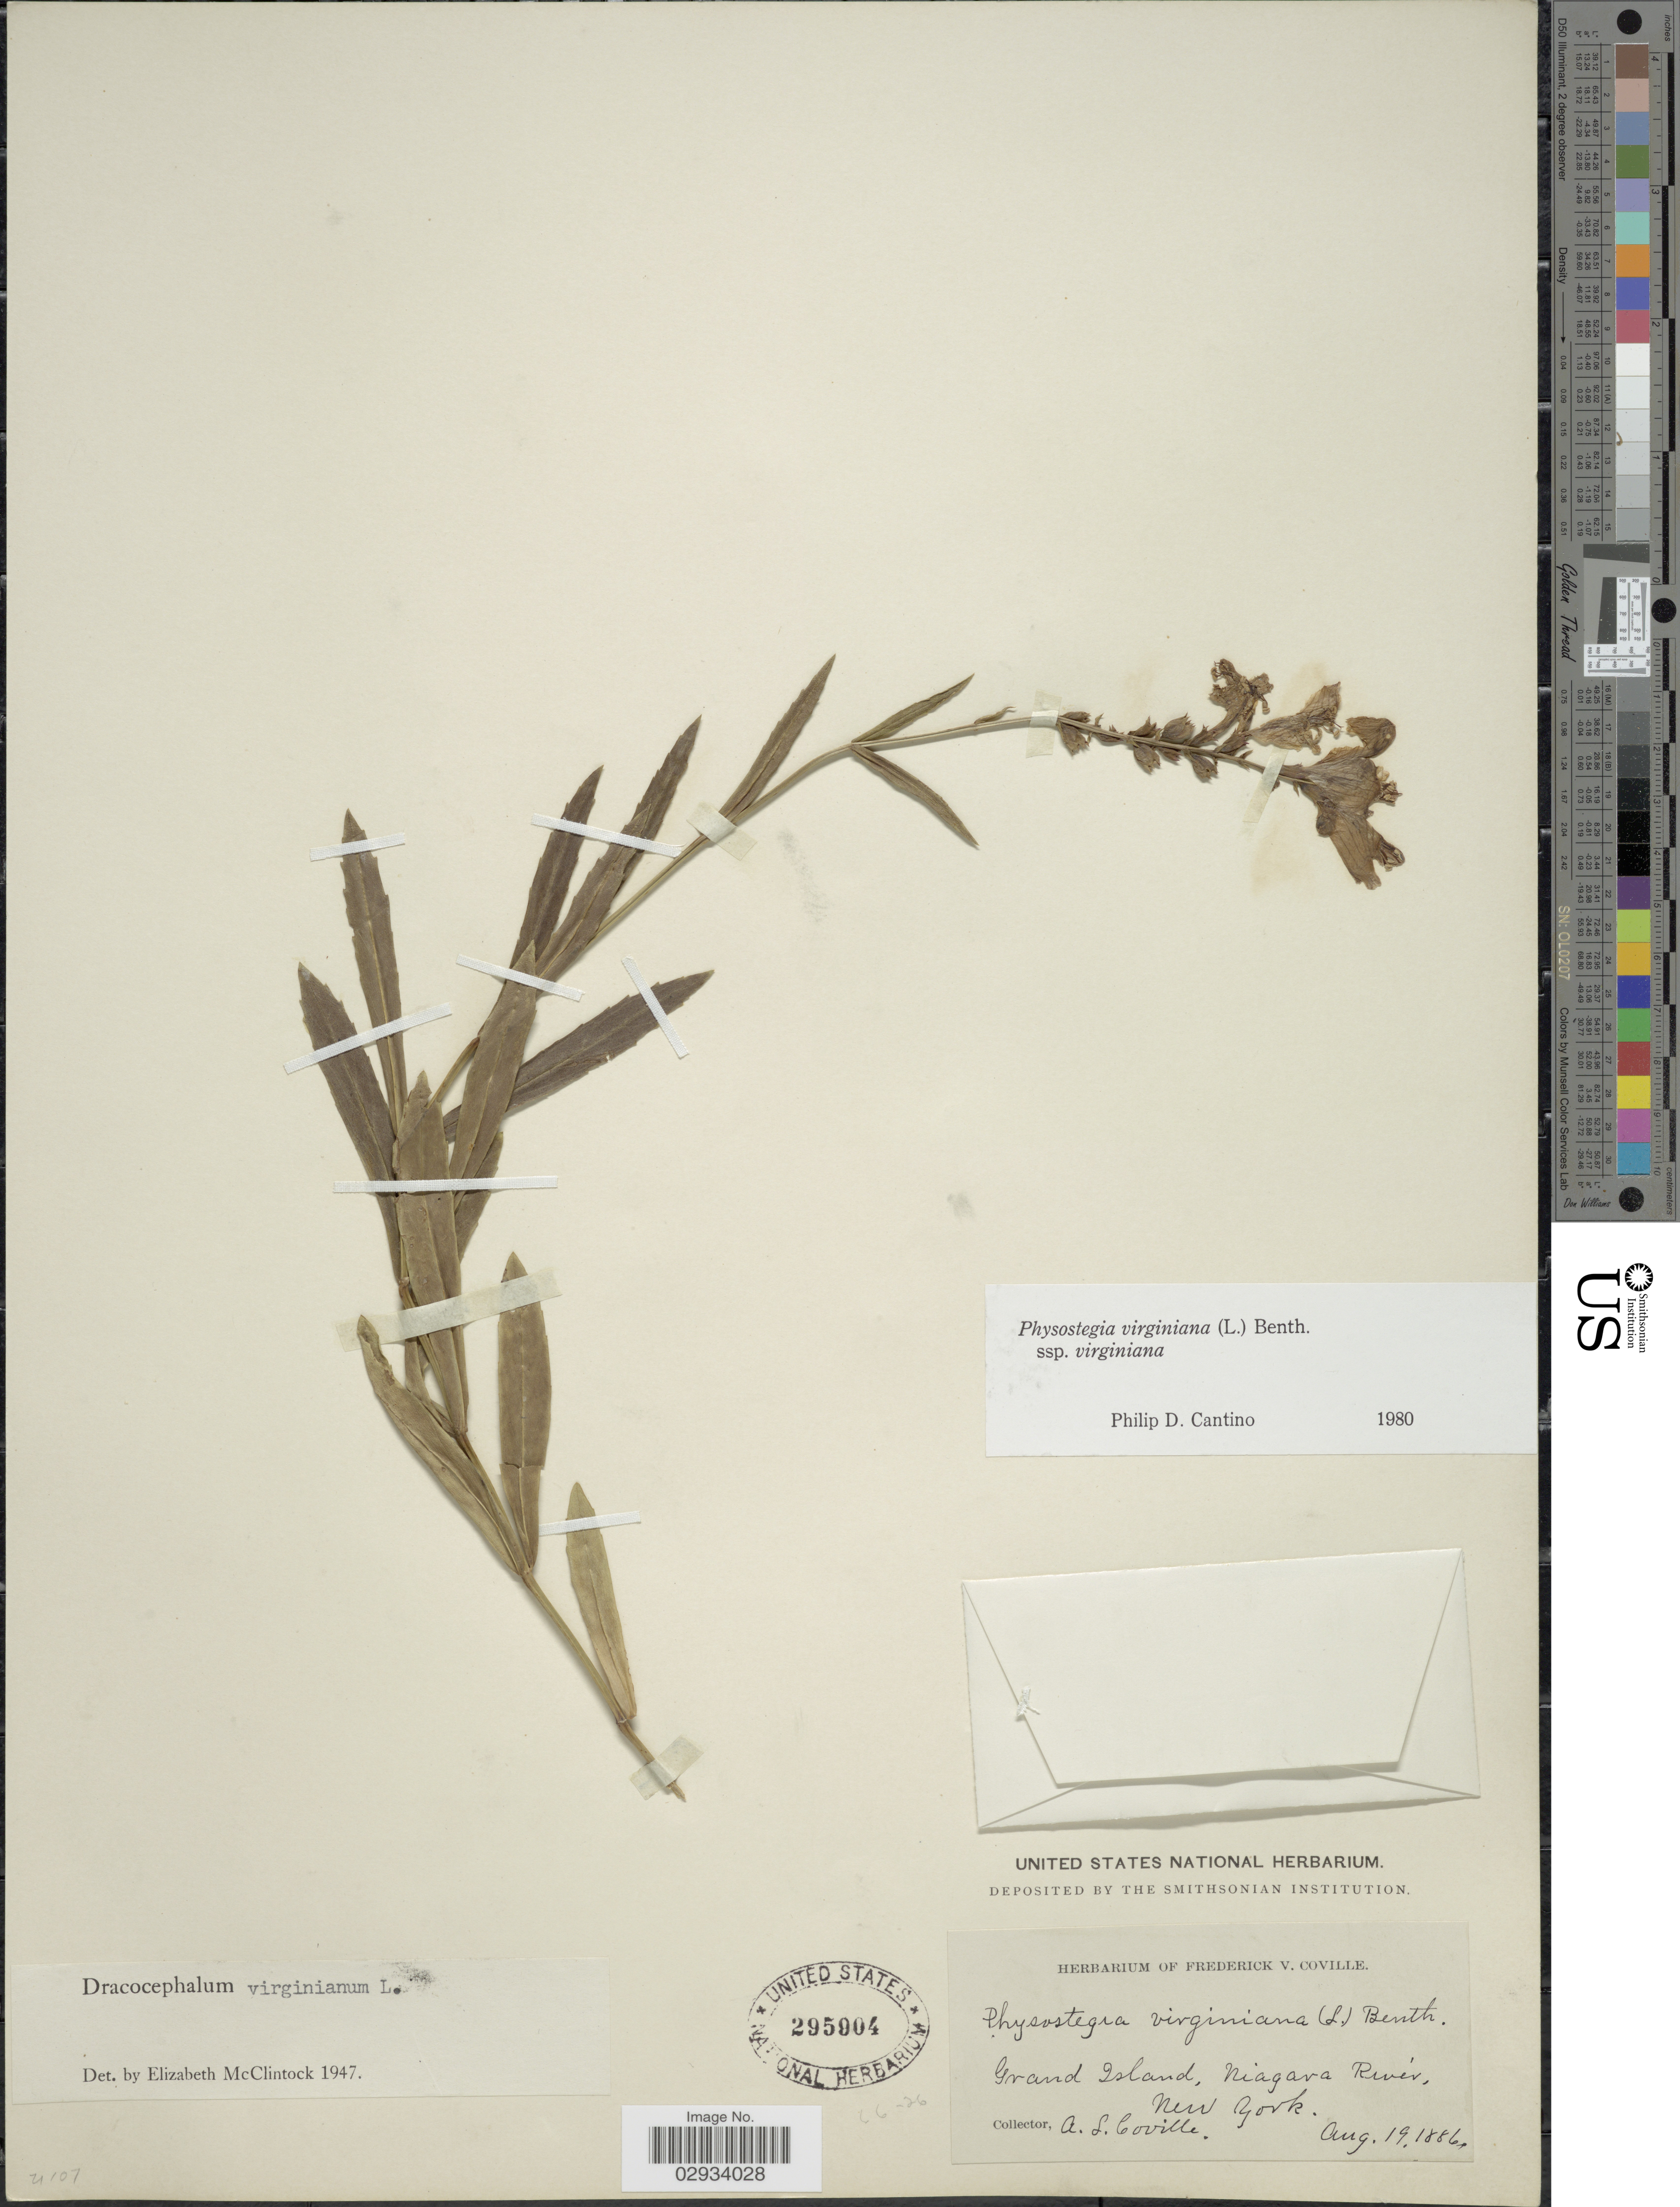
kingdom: Plantae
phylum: Tracheophyta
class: Magnoliopsida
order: Lamiales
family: Lamiaceae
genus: Physostegia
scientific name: Physostegia virginiana subsp. virginiana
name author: (L.) Benth.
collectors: A. Coville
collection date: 1886-08-19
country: United States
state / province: New York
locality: Grand Island, Niagara River, New York.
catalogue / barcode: US 295904